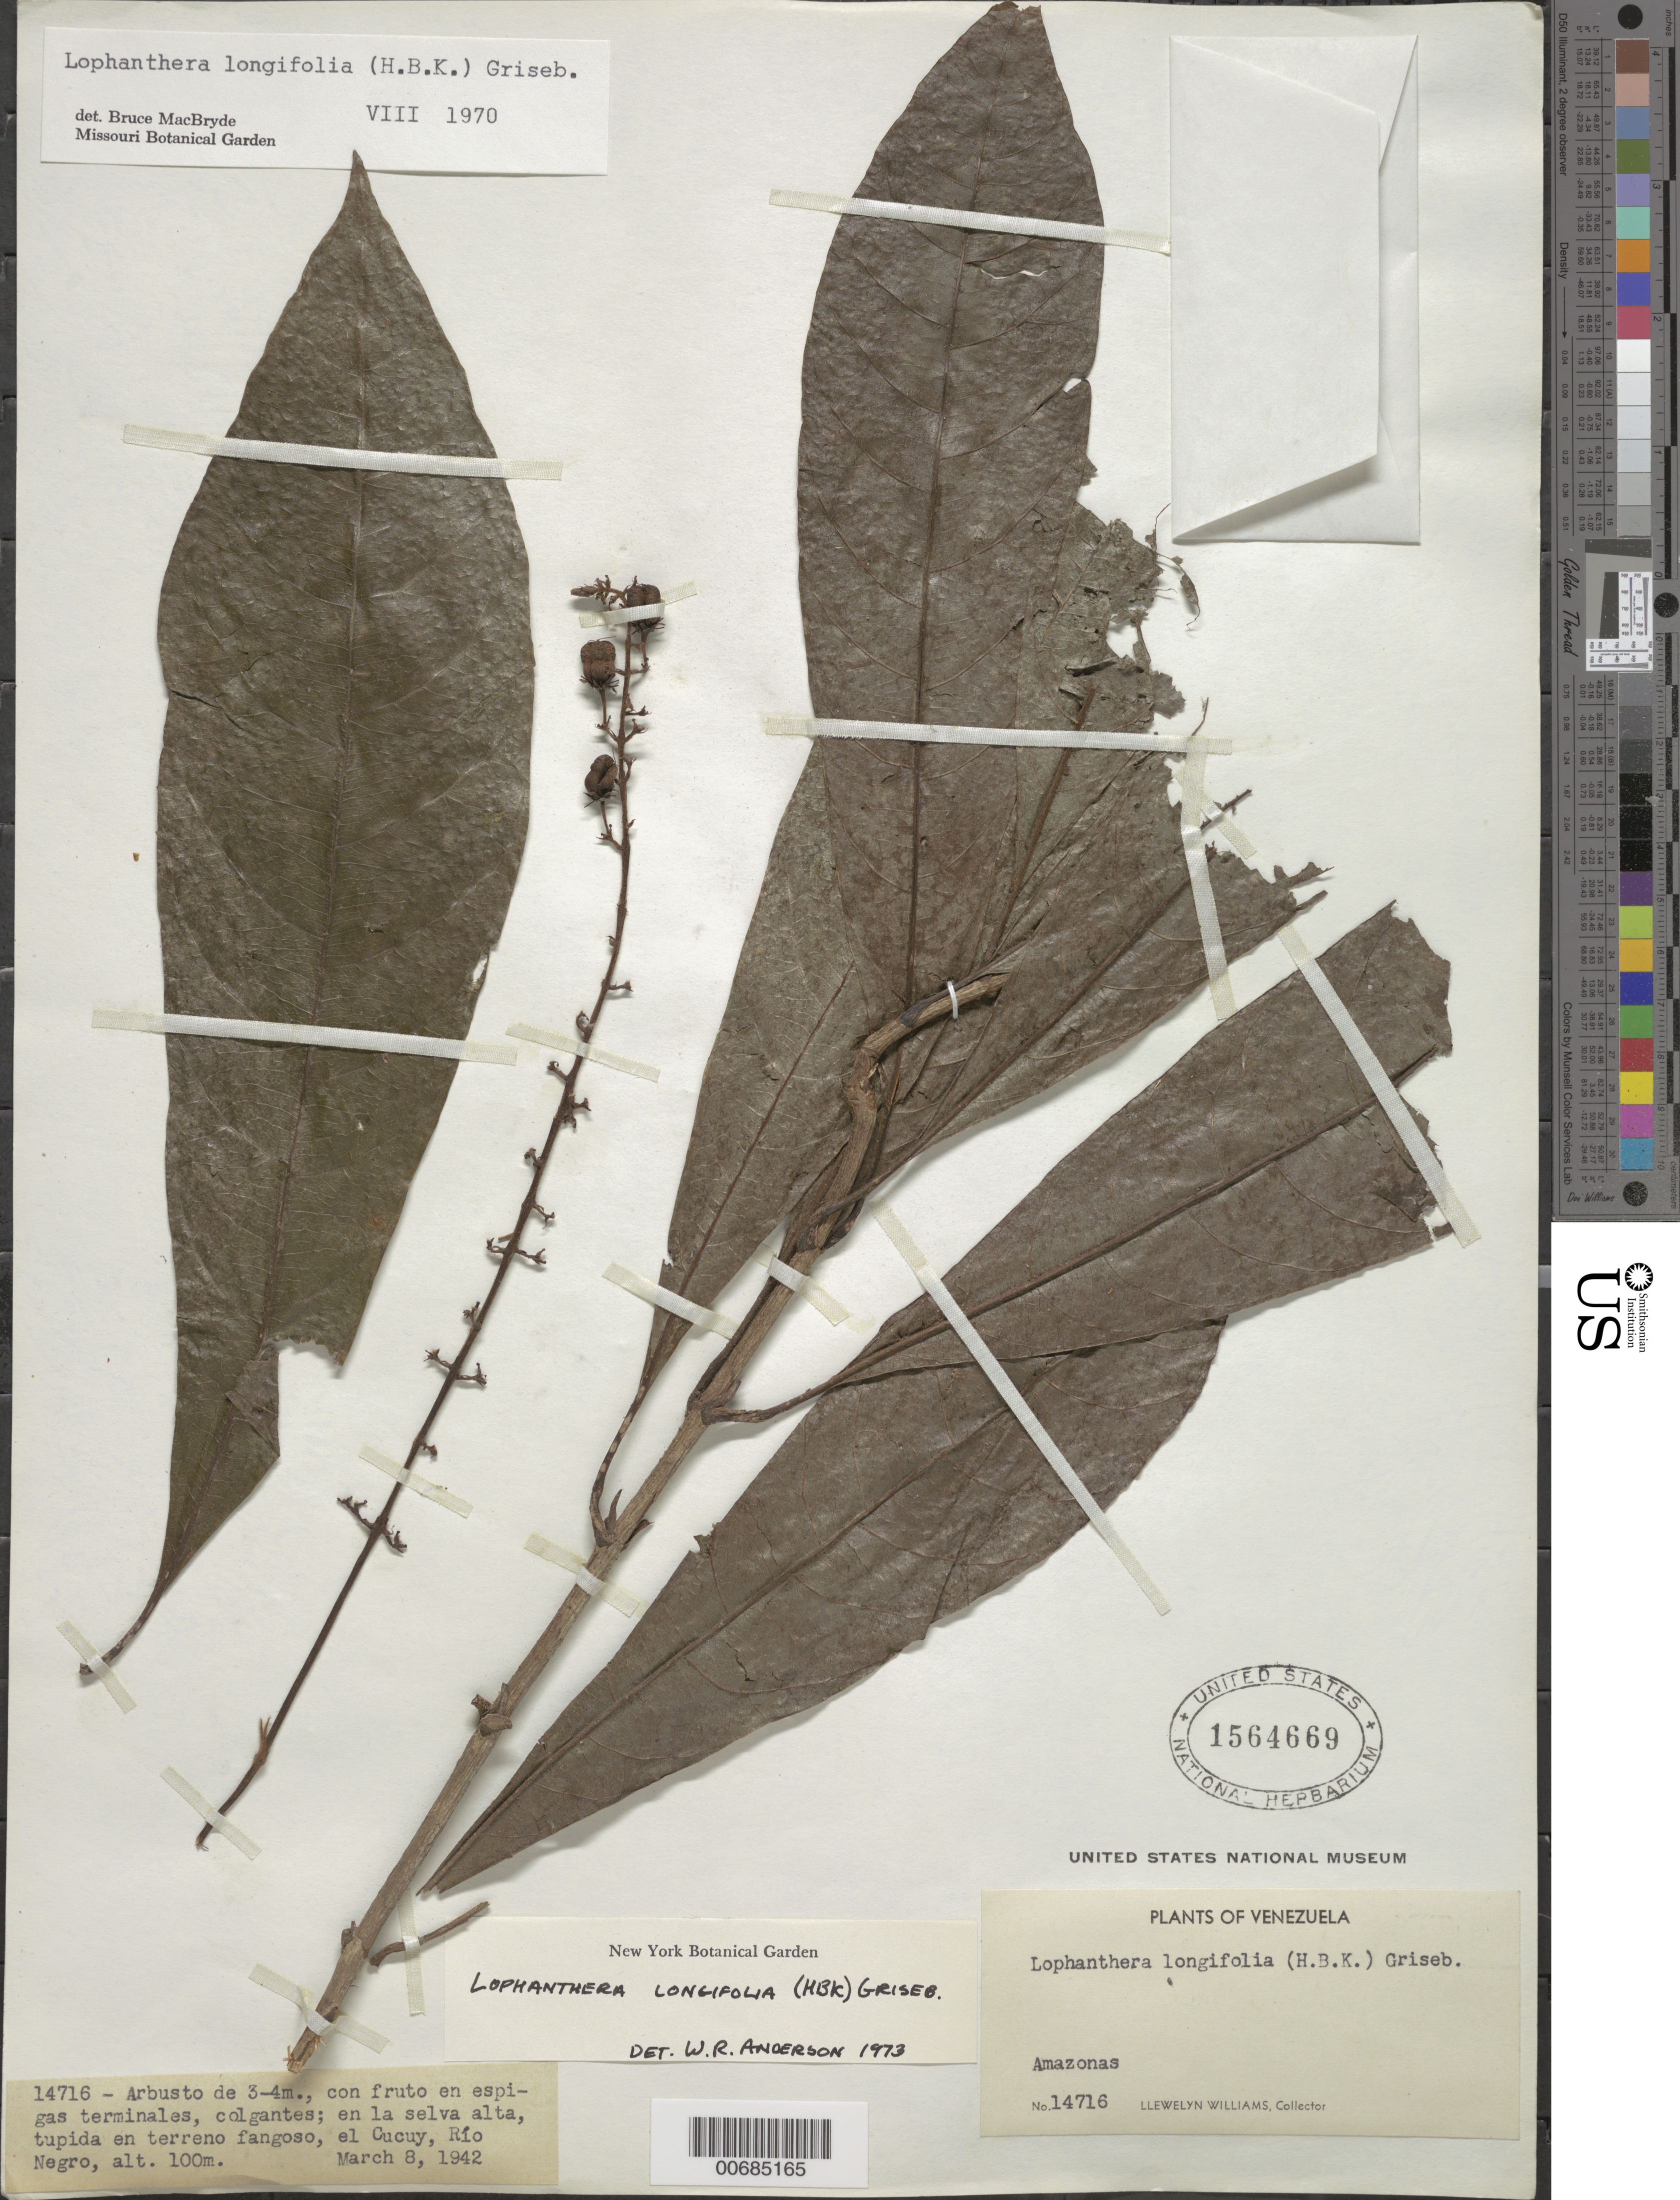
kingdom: Plantae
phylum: Tracheophyta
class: Magnoliopsida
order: Malpighiales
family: Malpighiaceae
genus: Lophanthera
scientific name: Lophanthera longifolia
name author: (Kunth) Griseb.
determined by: Anderson, W. R., (MICH), University of Michigan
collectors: Ll. Williams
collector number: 14716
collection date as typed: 8-Mar-42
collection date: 1942-03-08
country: Venezuela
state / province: Amazonas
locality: Cerro Cucuy, Río Negro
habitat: Dense, high forest on muddy ground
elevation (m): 100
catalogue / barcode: US 1564669